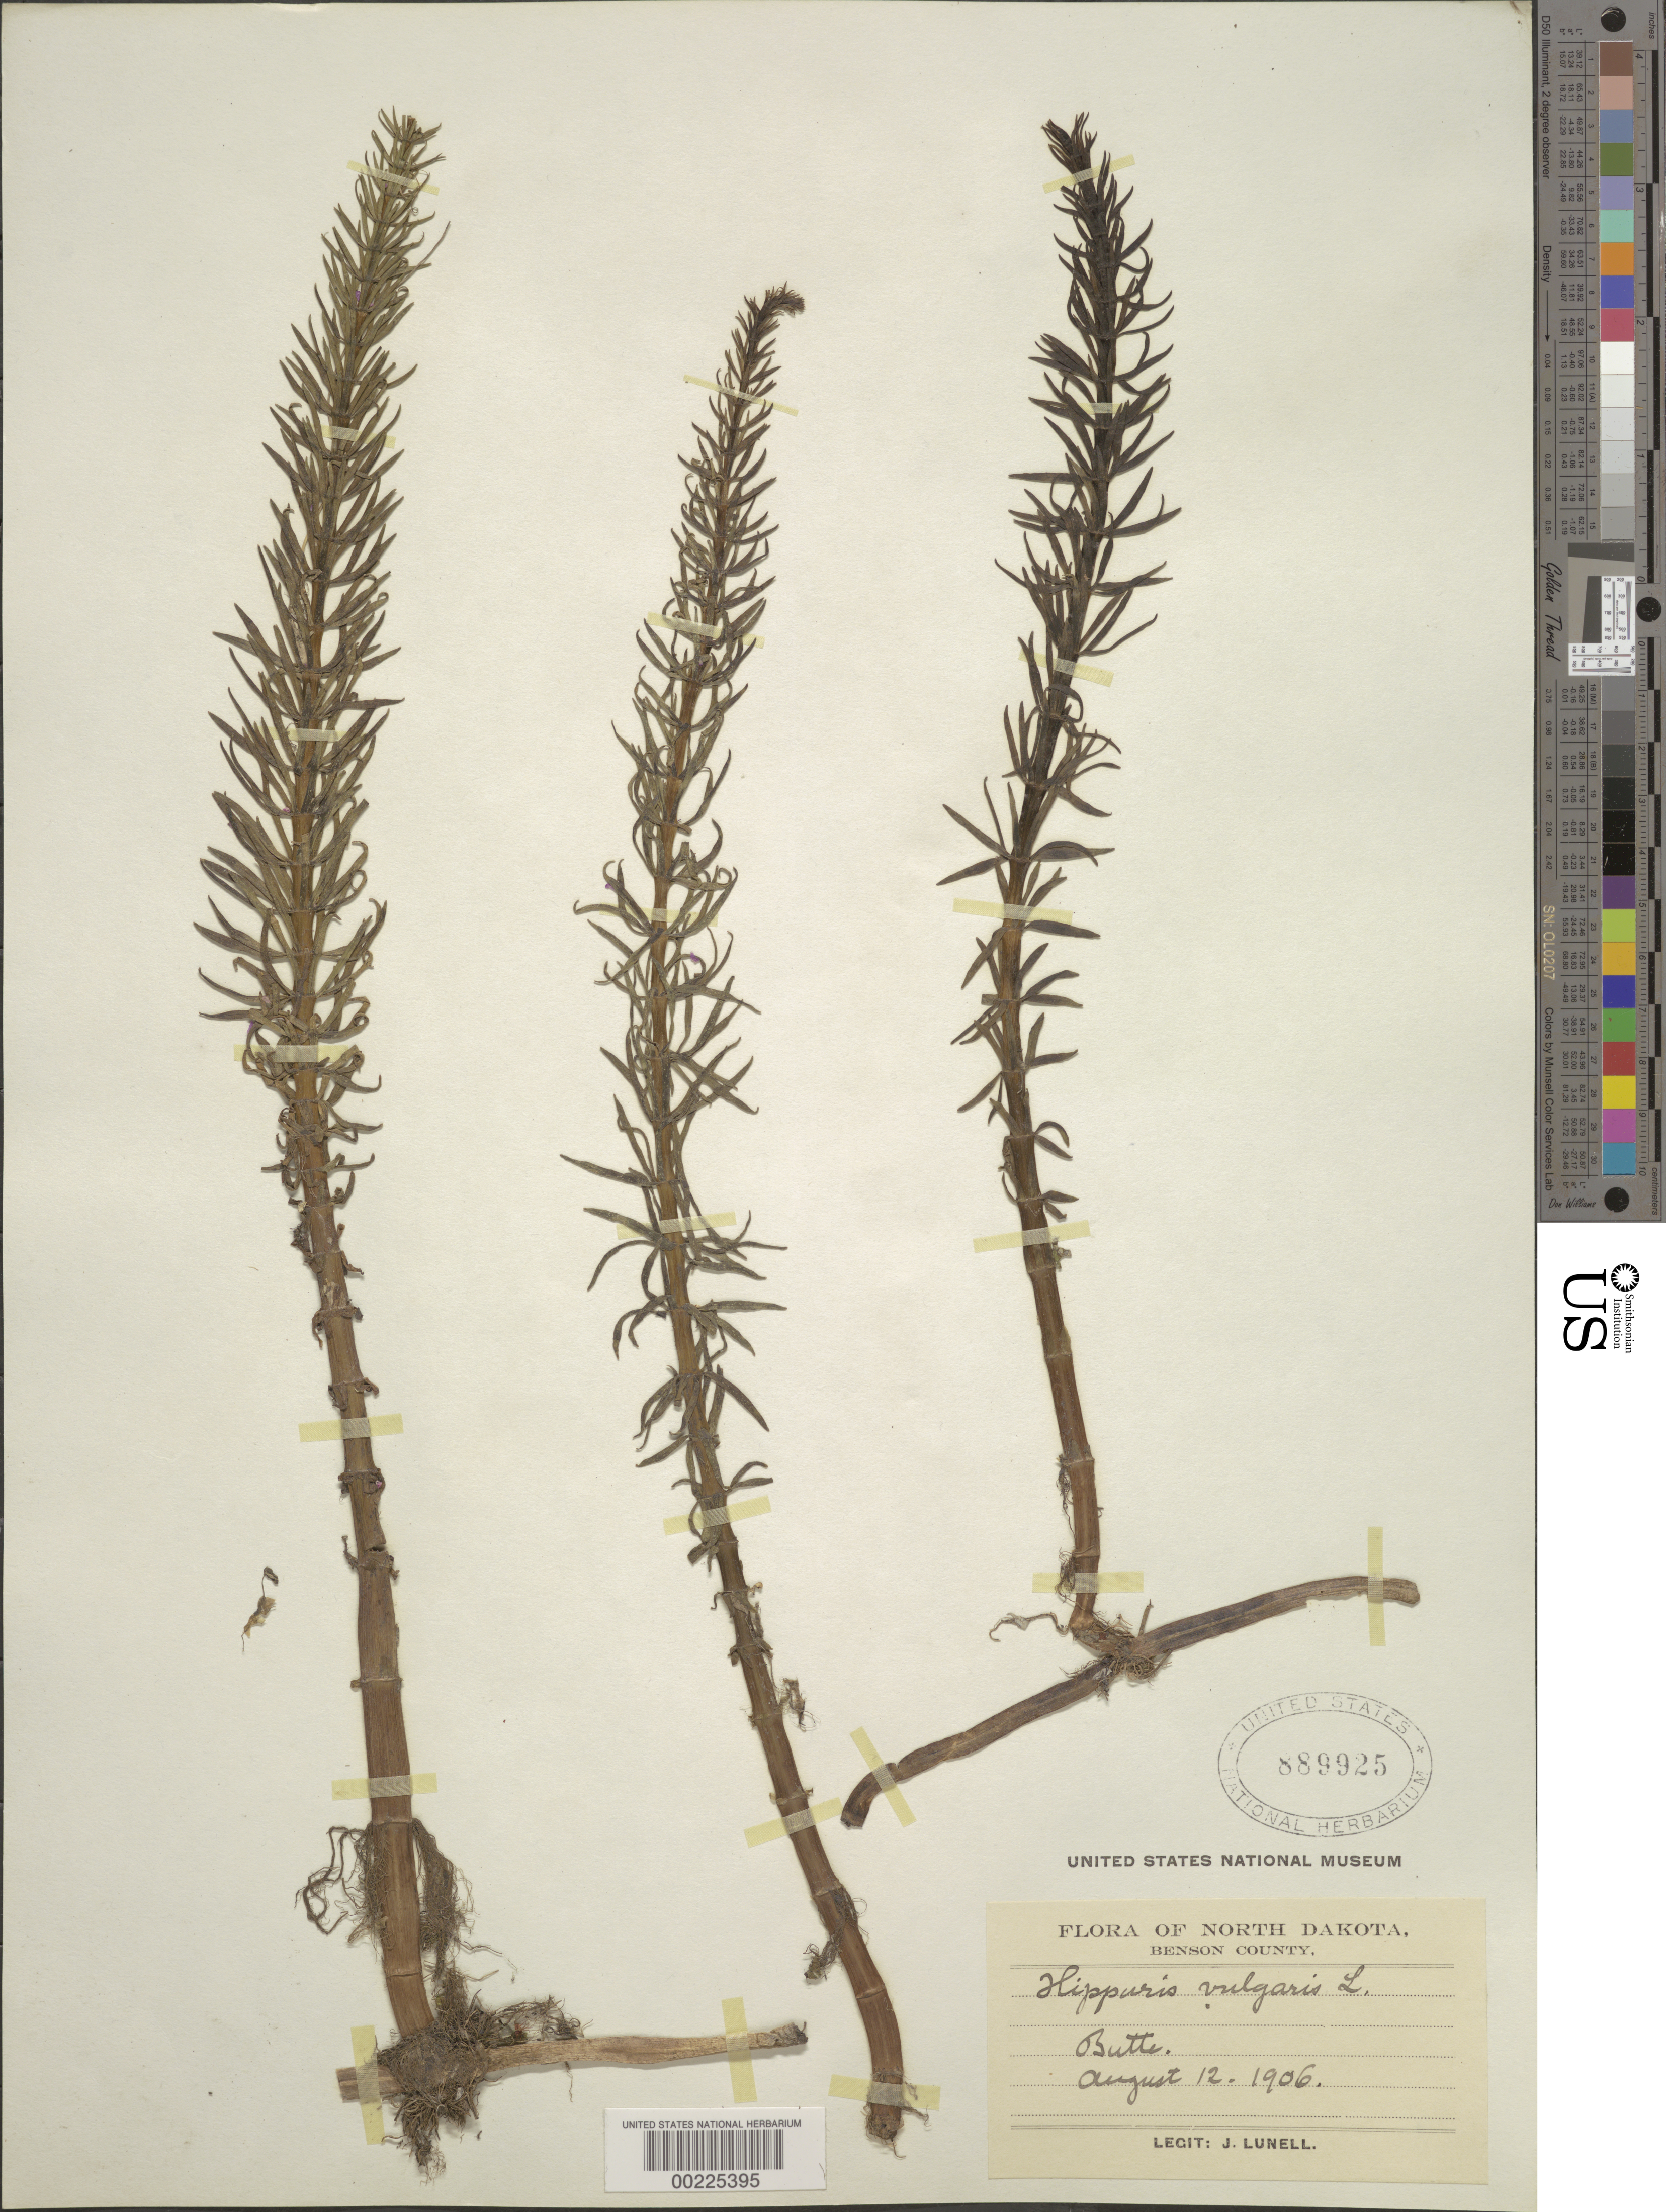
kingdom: Plantae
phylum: Tracheophyta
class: Magnoliopsida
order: Lamiales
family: Plantaginaceae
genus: Hippuris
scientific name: Hippuris tetraphylla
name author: L. f.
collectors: J. Lundell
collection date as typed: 12 Aug 1906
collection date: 1906-08-12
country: United States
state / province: North Dakota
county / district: Benson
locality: Butte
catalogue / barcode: US 889925